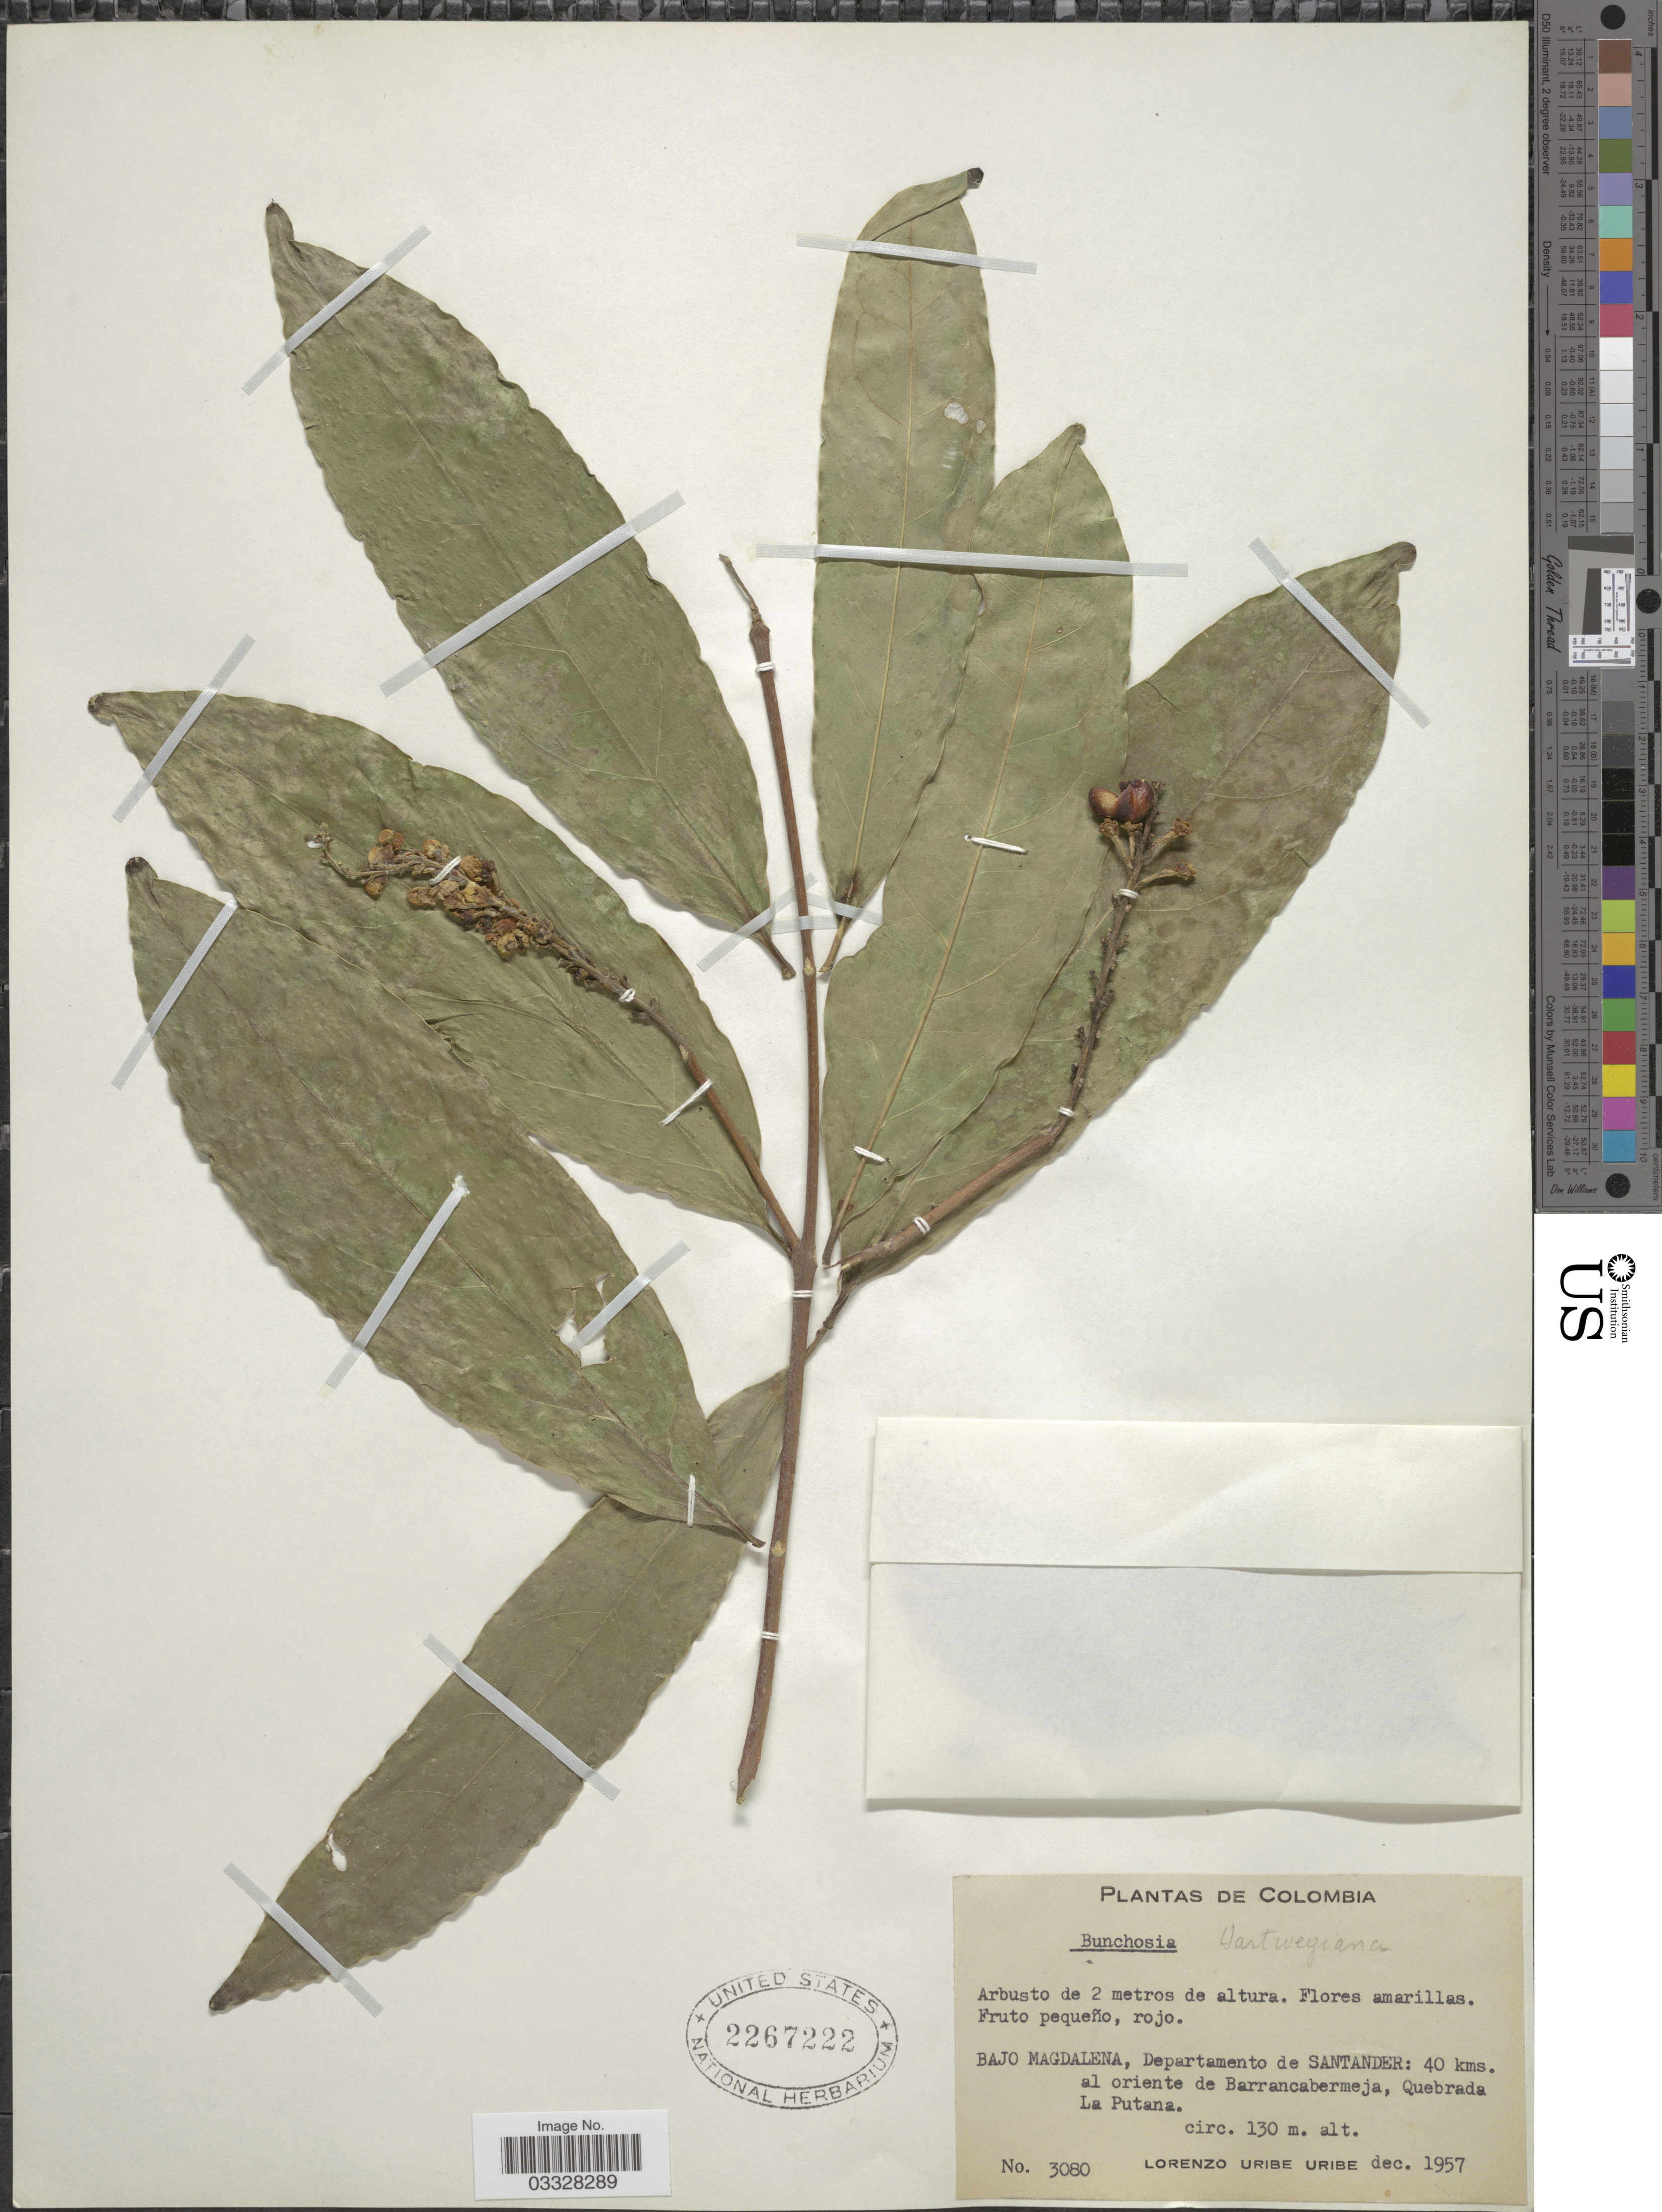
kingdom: Plantae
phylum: Tracheophyta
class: Magnoliopsida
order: Malpighiales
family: Malpighiaceae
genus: Bunchosia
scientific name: Bunchosia hartwegiana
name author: Benth.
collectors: L. Uribe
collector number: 3080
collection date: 1957-12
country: Colombia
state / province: Magdalena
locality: Bajo Magdalena, Departamento de Santander: 40 kms. al oriente de Barrancabermeja, Quebrada La Putana.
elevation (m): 130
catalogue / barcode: US 2267222